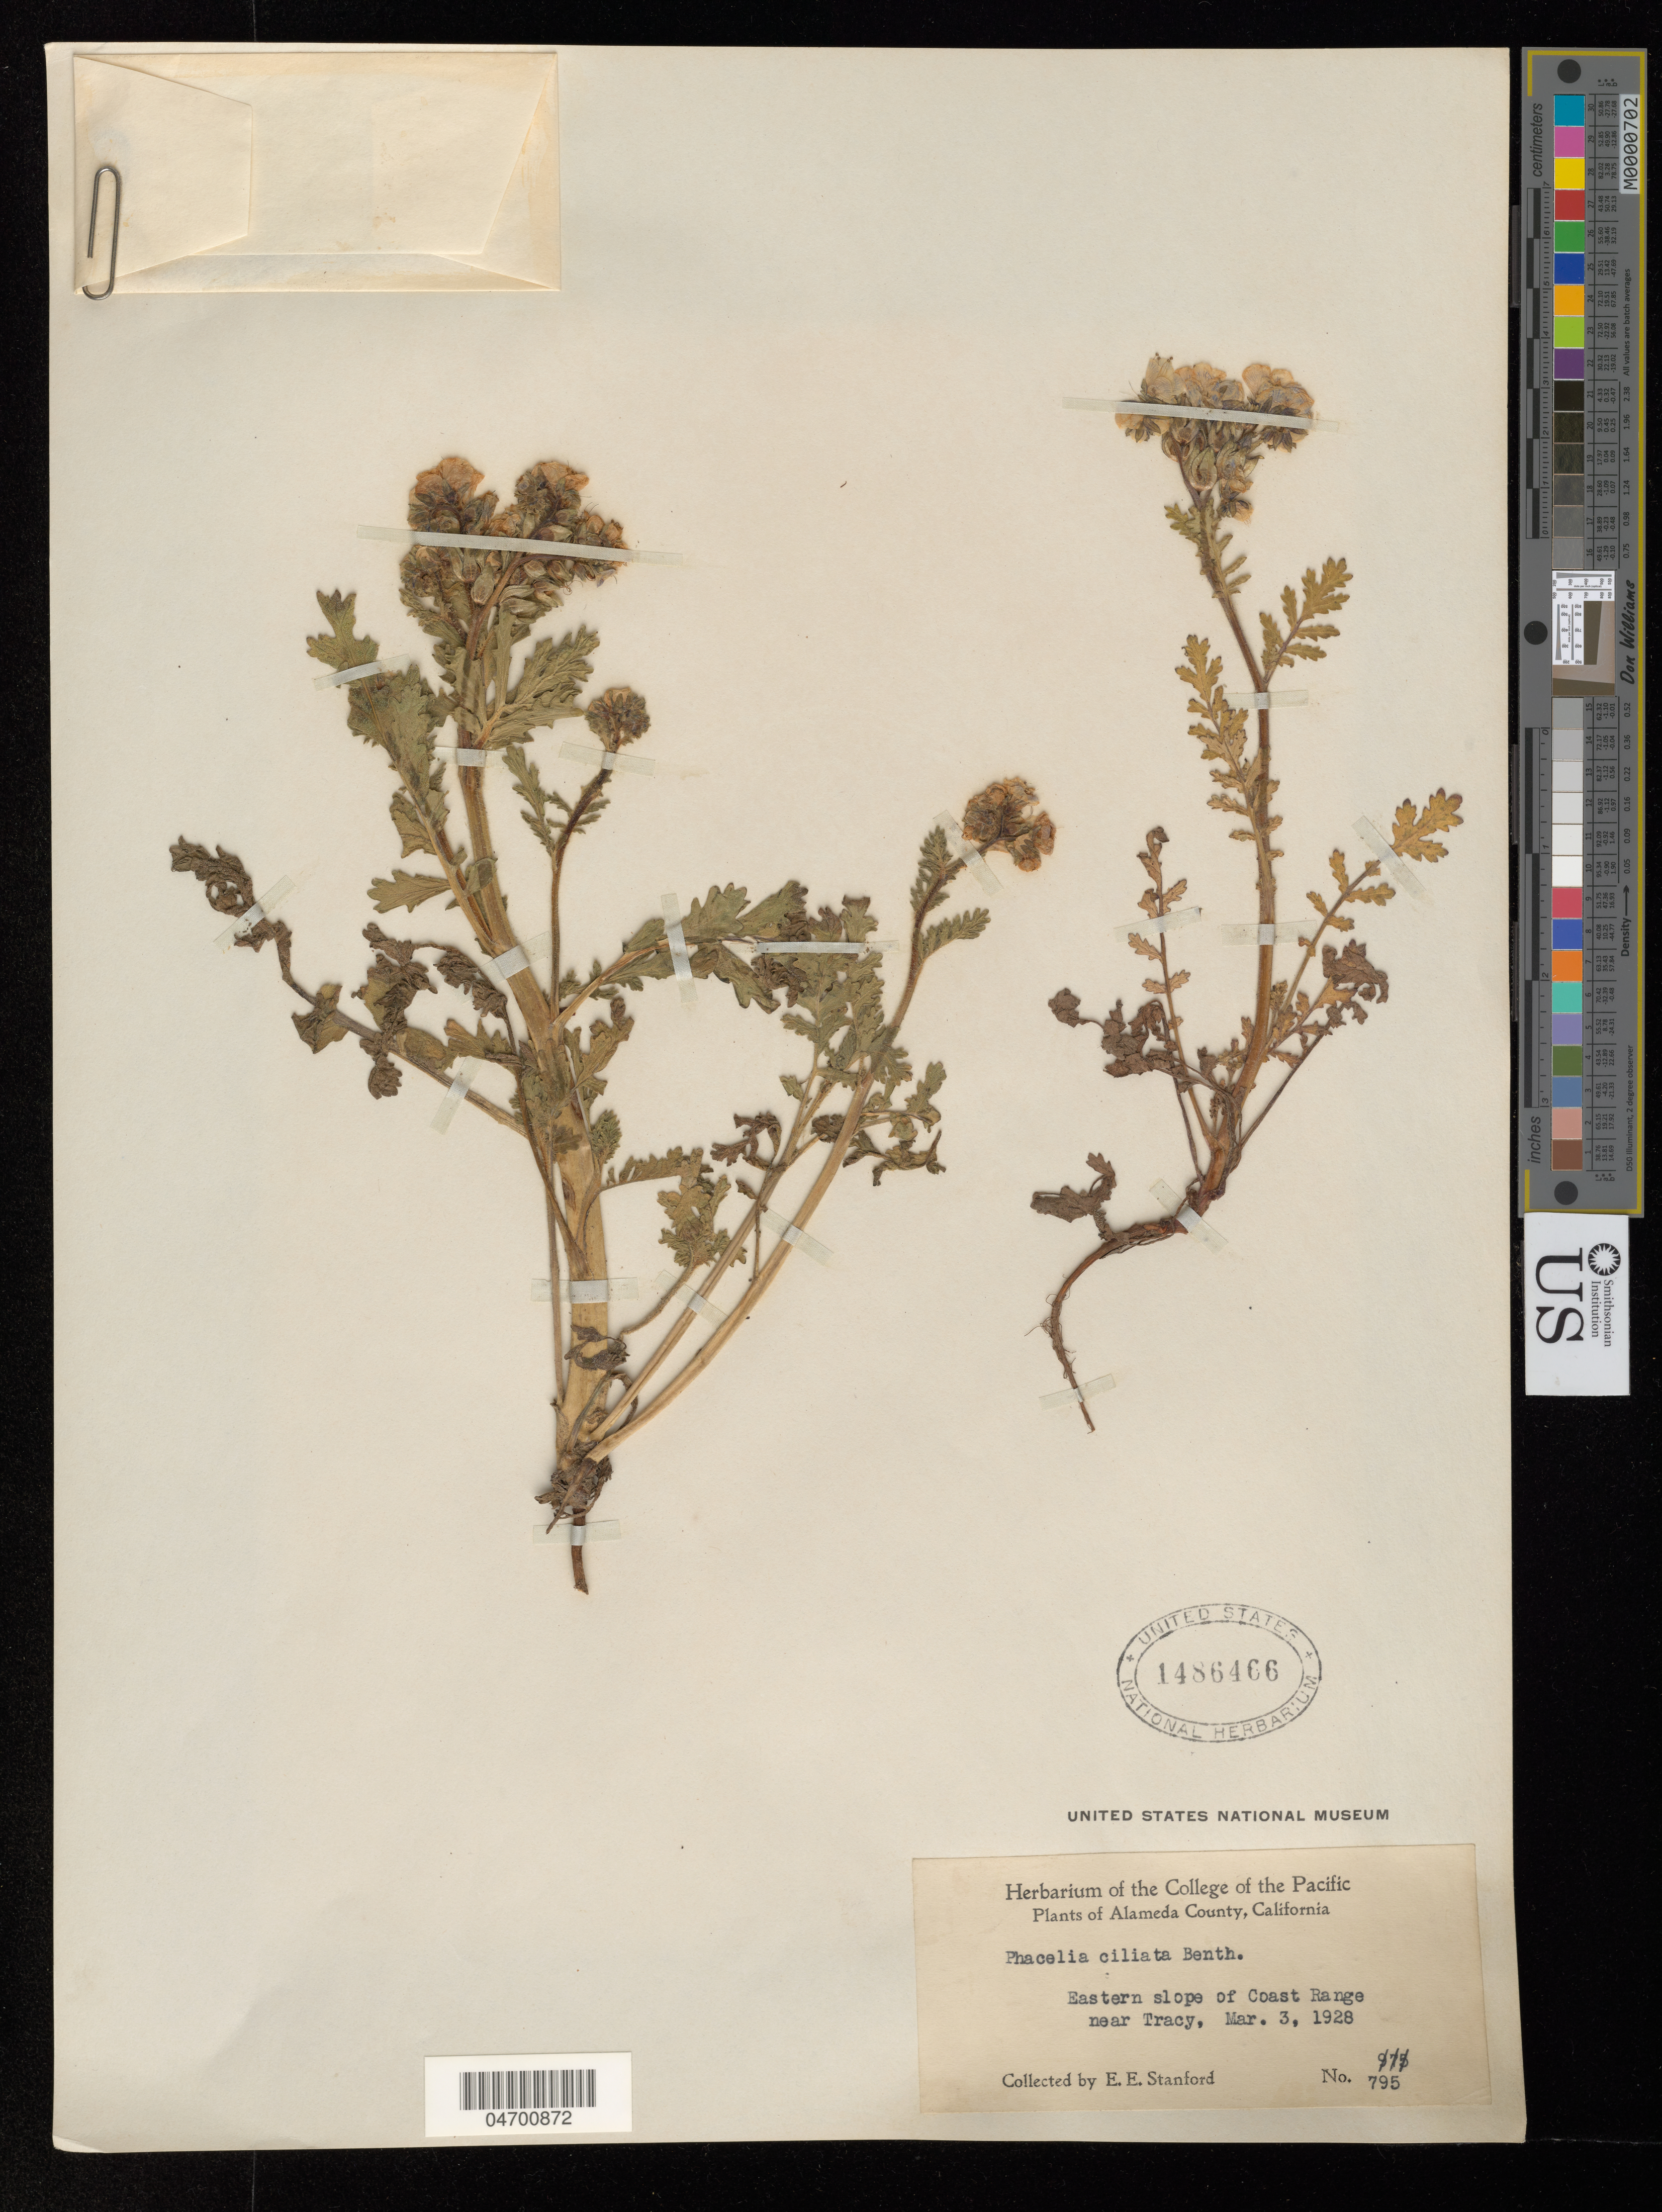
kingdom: Plantae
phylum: Tracheophyta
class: Magnoliopsida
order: Boraginales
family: Hydrophyllaceae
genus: Phacelia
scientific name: Phacelia ciliata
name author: Benth.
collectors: E. Stanford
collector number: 795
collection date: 1928-03-03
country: United States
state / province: California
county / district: Alameda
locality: Alameda County. Eastern slope of Coast Range near Tracy.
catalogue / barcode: US 1486466